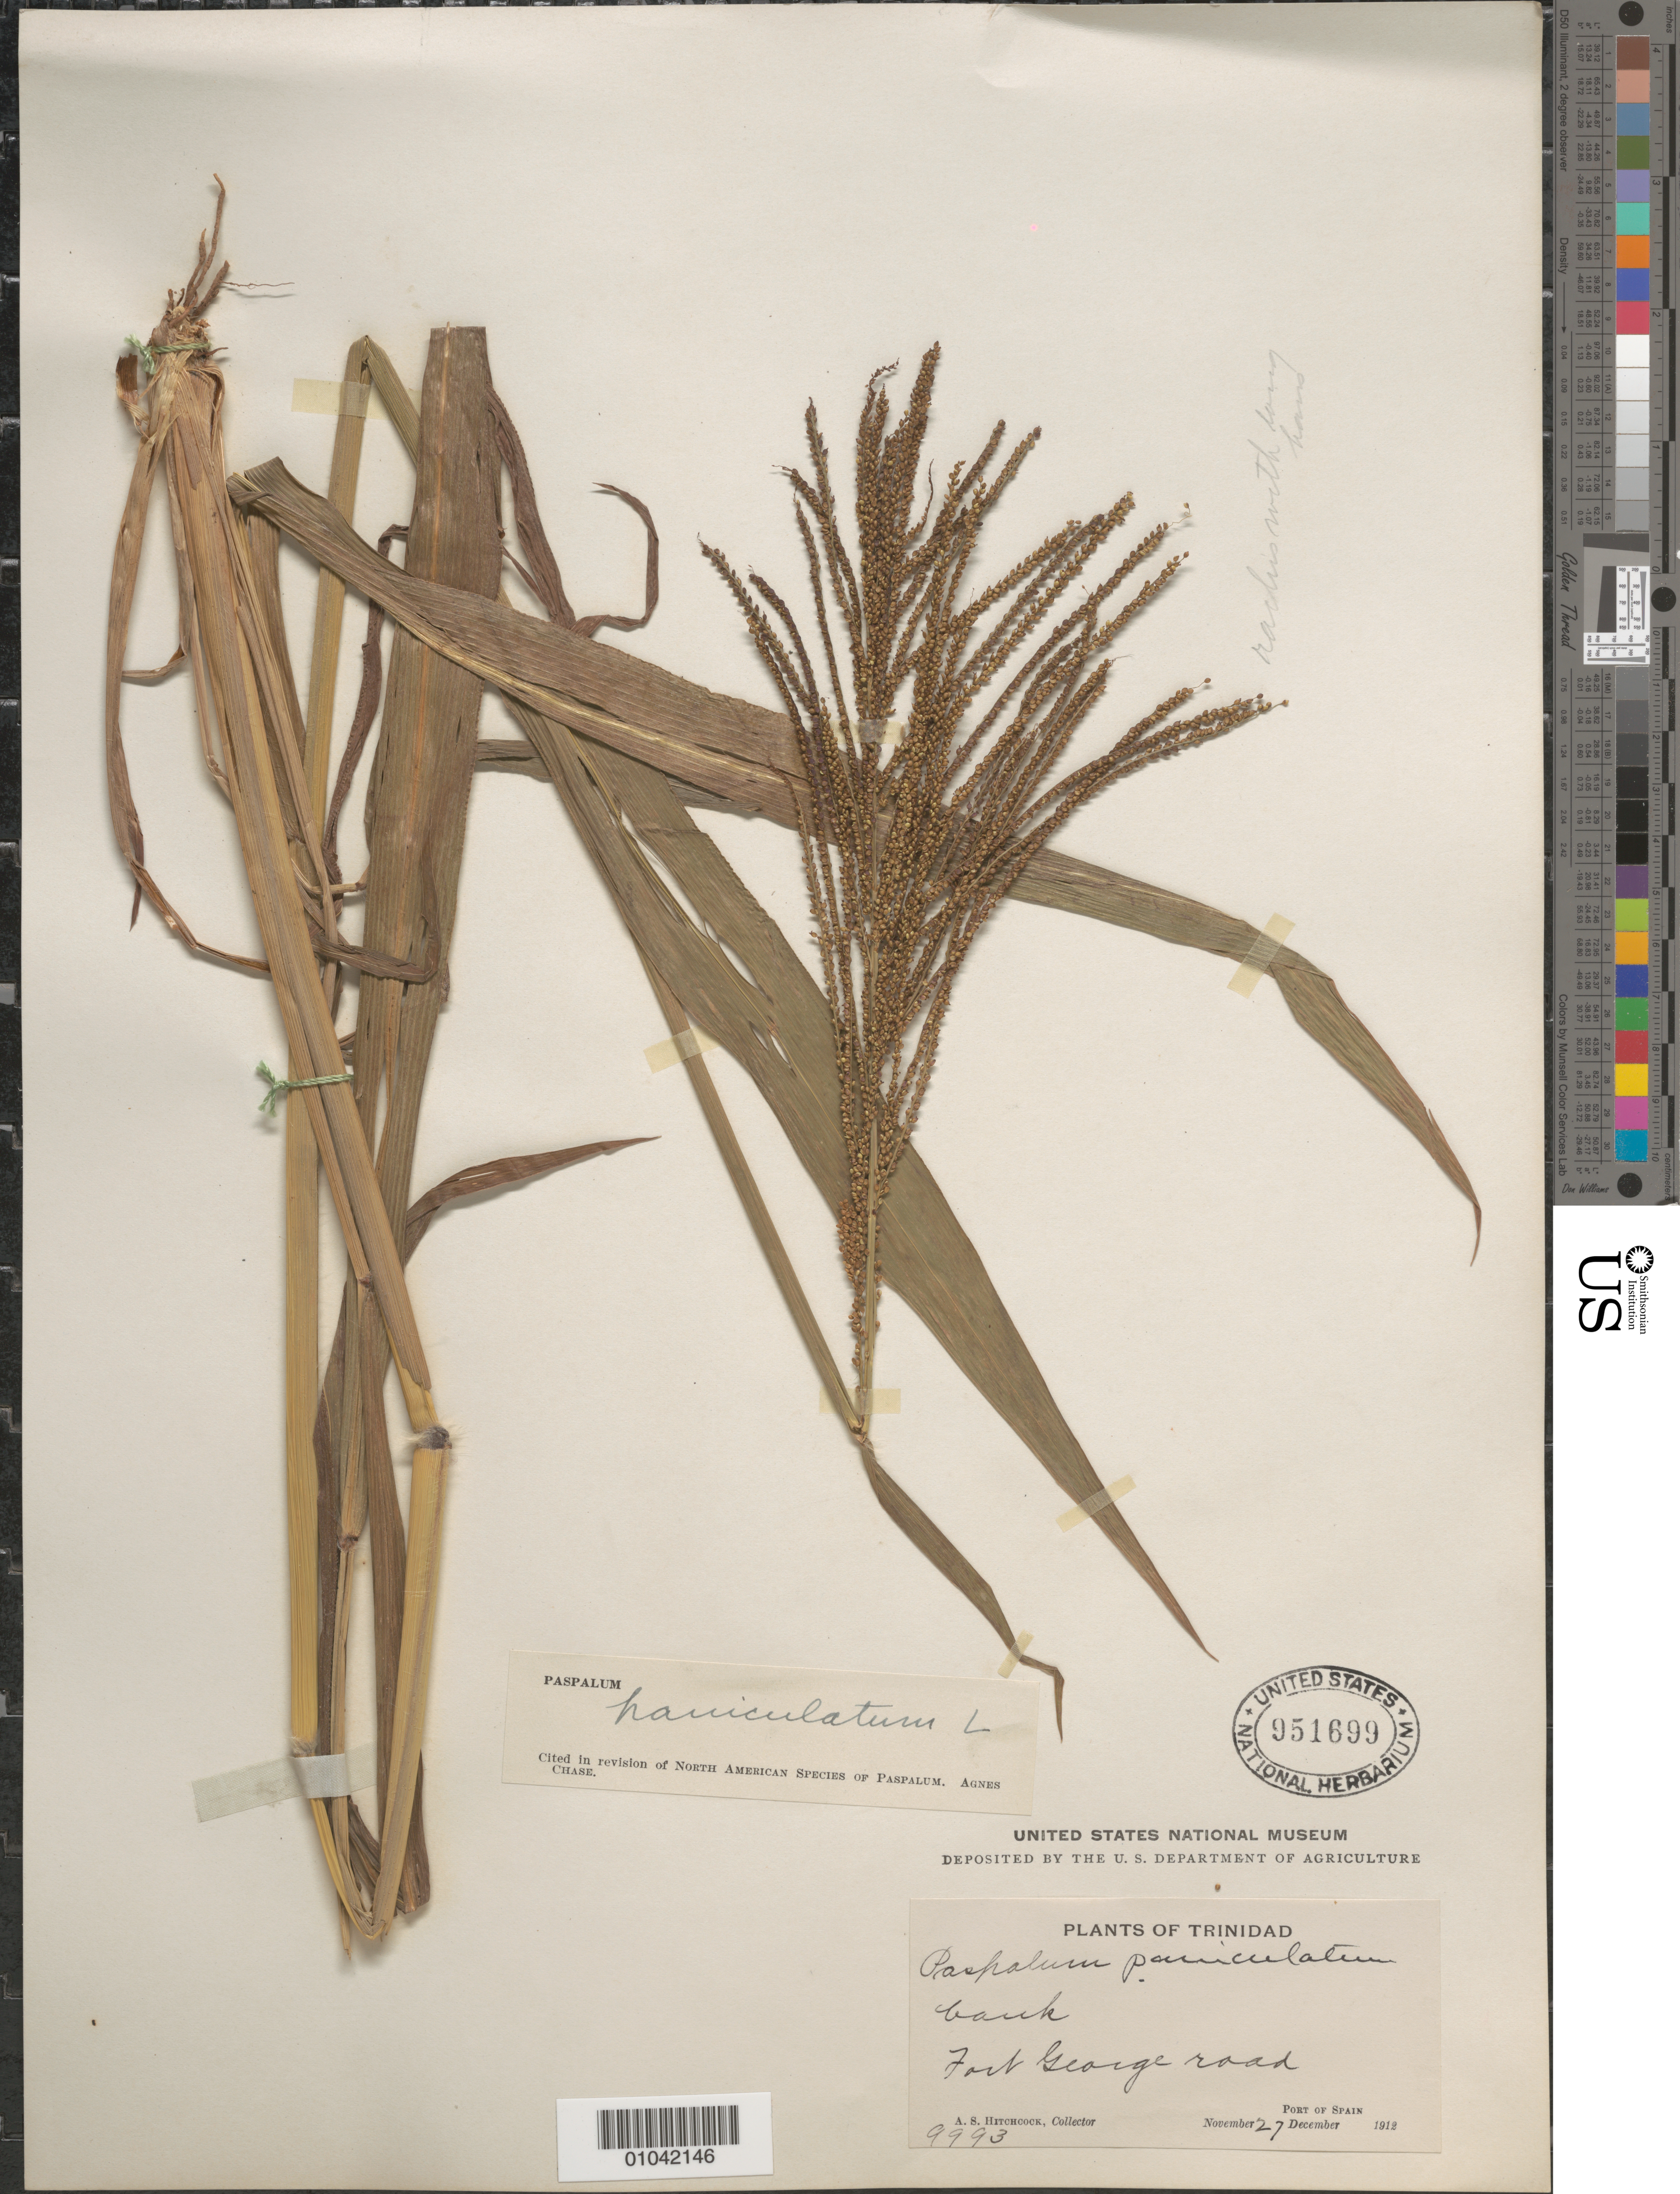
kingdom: Plantae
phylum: Tracheophyta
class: Liliopsida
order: Poales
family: Poaceae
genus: Paspalum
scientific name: Paspalum paniculatum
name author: L.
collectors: A. S. Hitchcock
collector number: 9993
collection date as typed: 27 Nov 1912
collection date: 1912-11-27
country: Trinidad and Tobago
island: Trinidad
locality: Port of Spain, Fort George Road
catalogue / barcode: US 951699